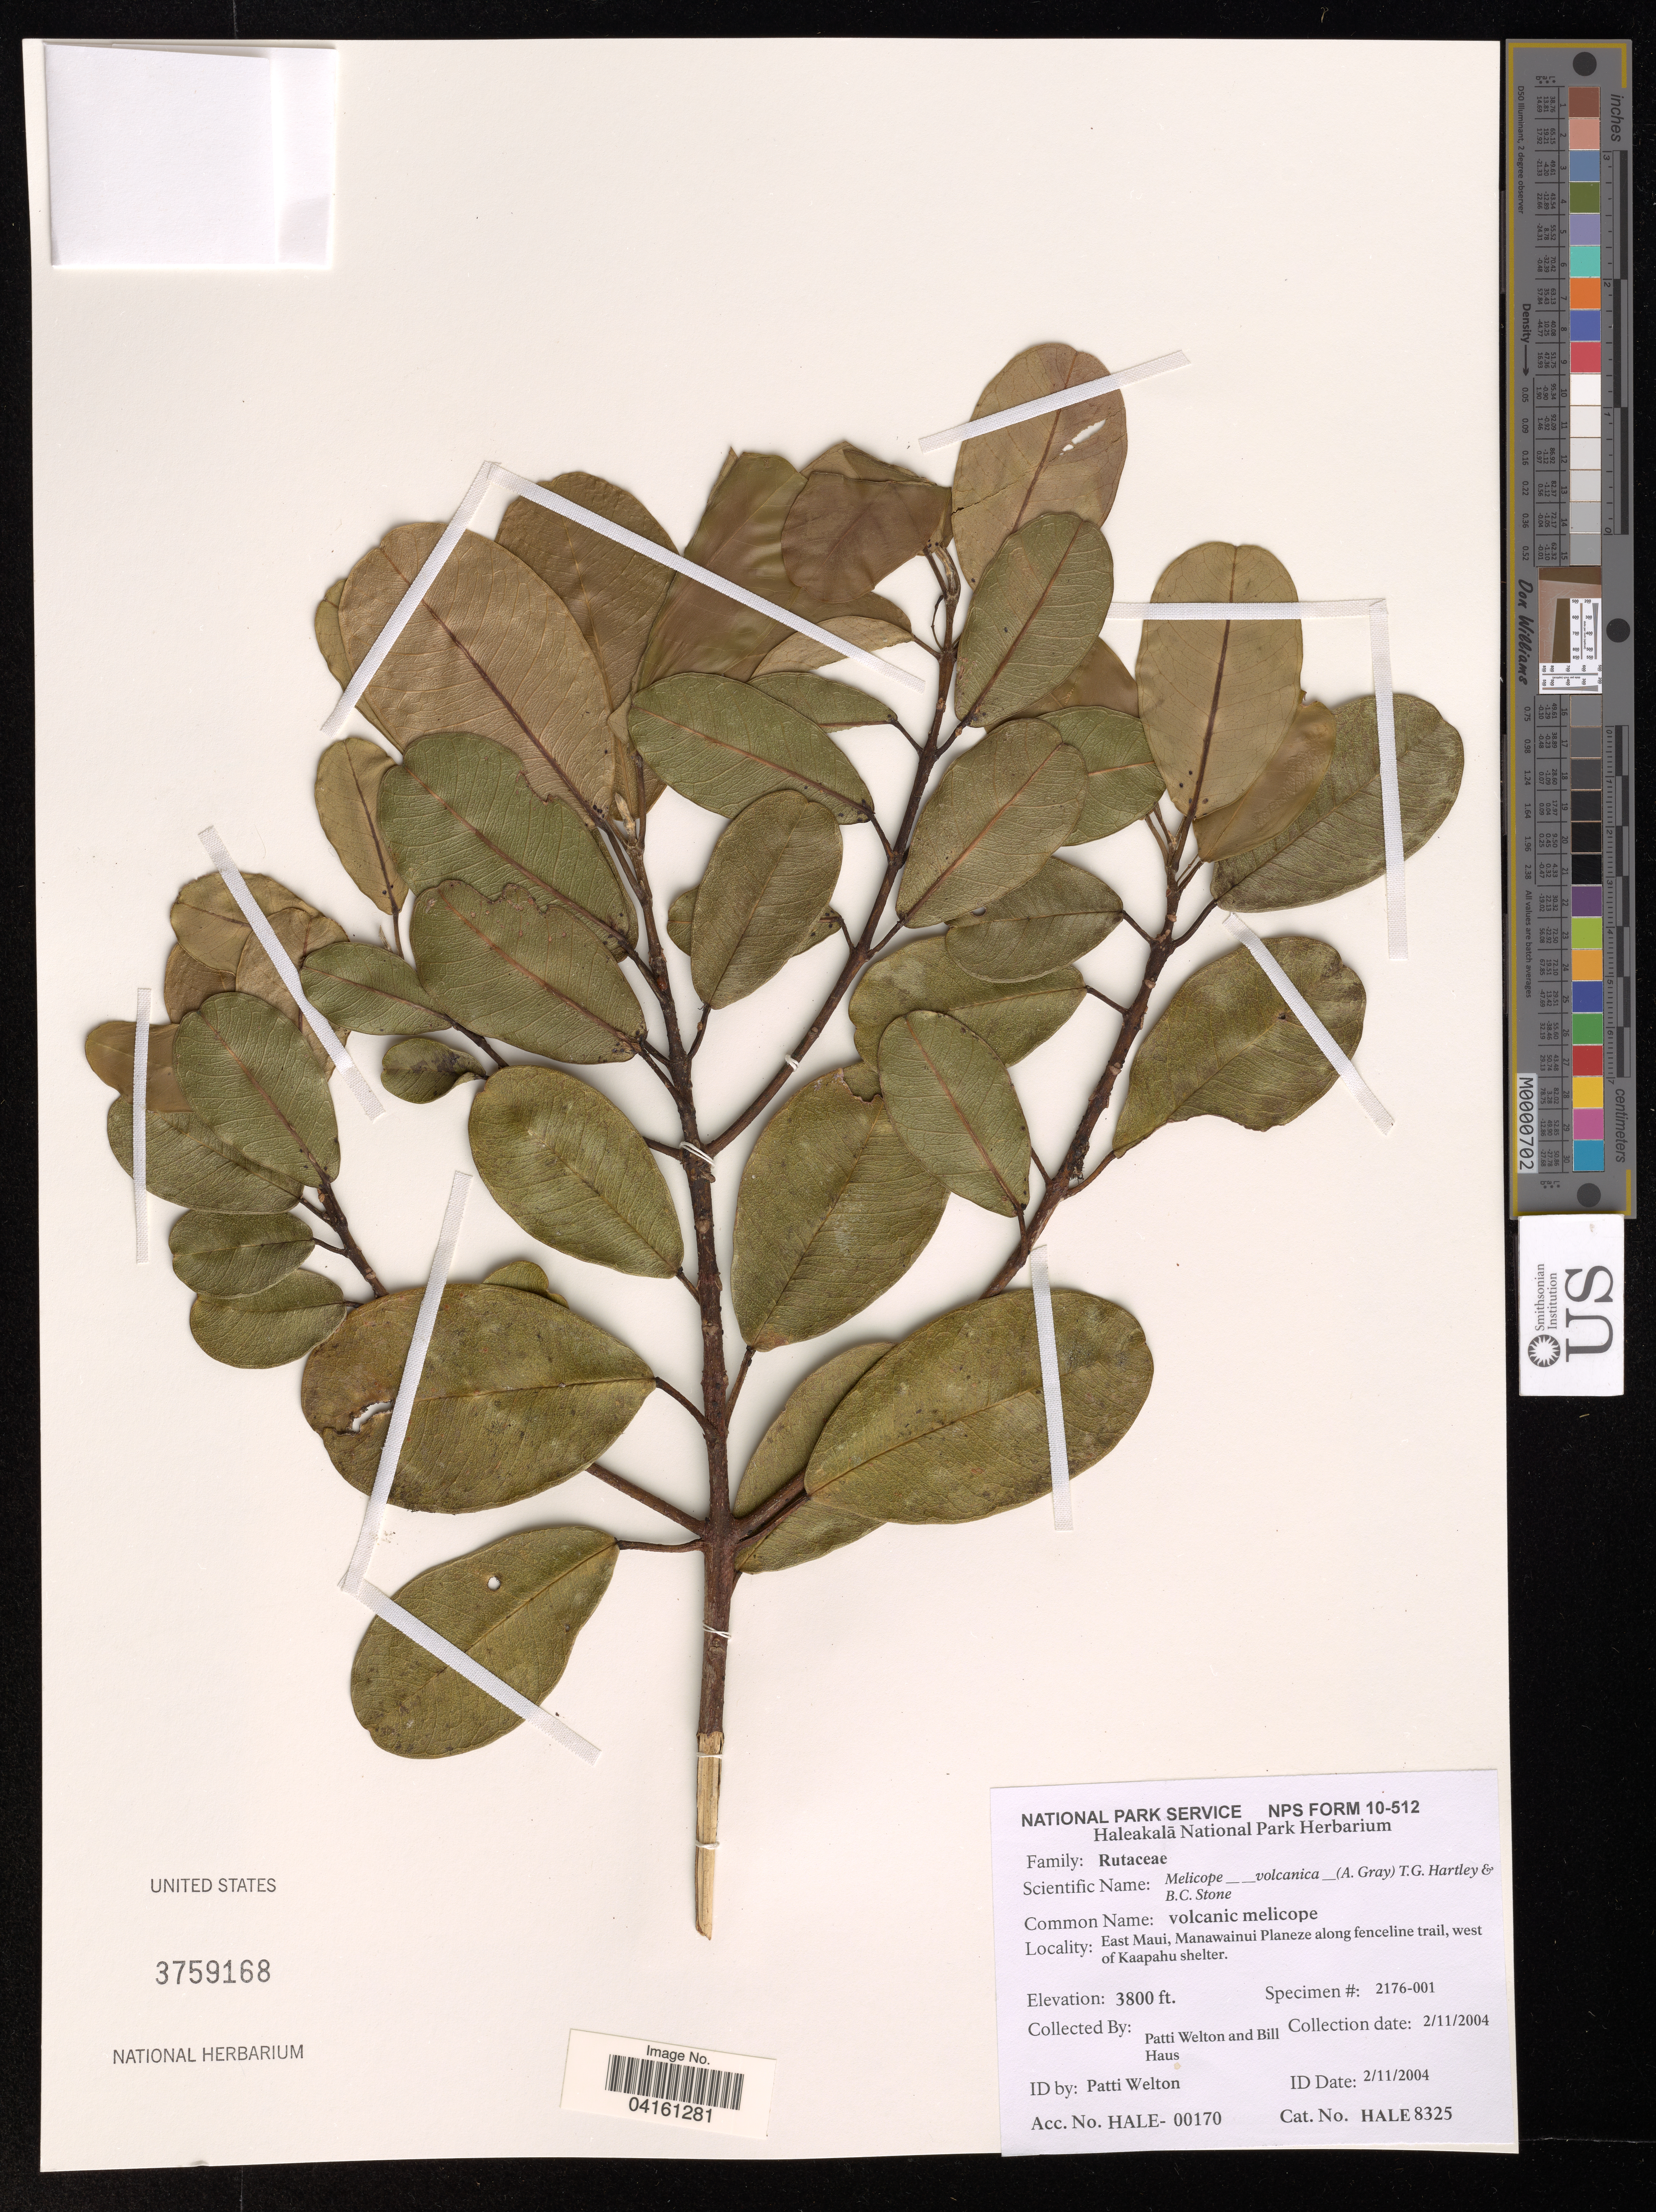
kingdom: Plantae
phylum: Tracheophyta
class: Magnoliopsida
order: Sapindales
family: Rutaceae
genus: Melicope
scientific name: Melicope volcanica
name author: (A. Gray) T.G. Hartley & B.C. Stone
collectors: P. Welton & B. Haus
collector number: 2176-001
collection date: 2004-02-11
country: United States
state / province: Hawaii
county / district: Maui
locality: East Maui, Manawainui Planeze along fenceline trail, west of Kaapahu shelter.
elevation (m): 1158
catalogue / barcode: US 3759168